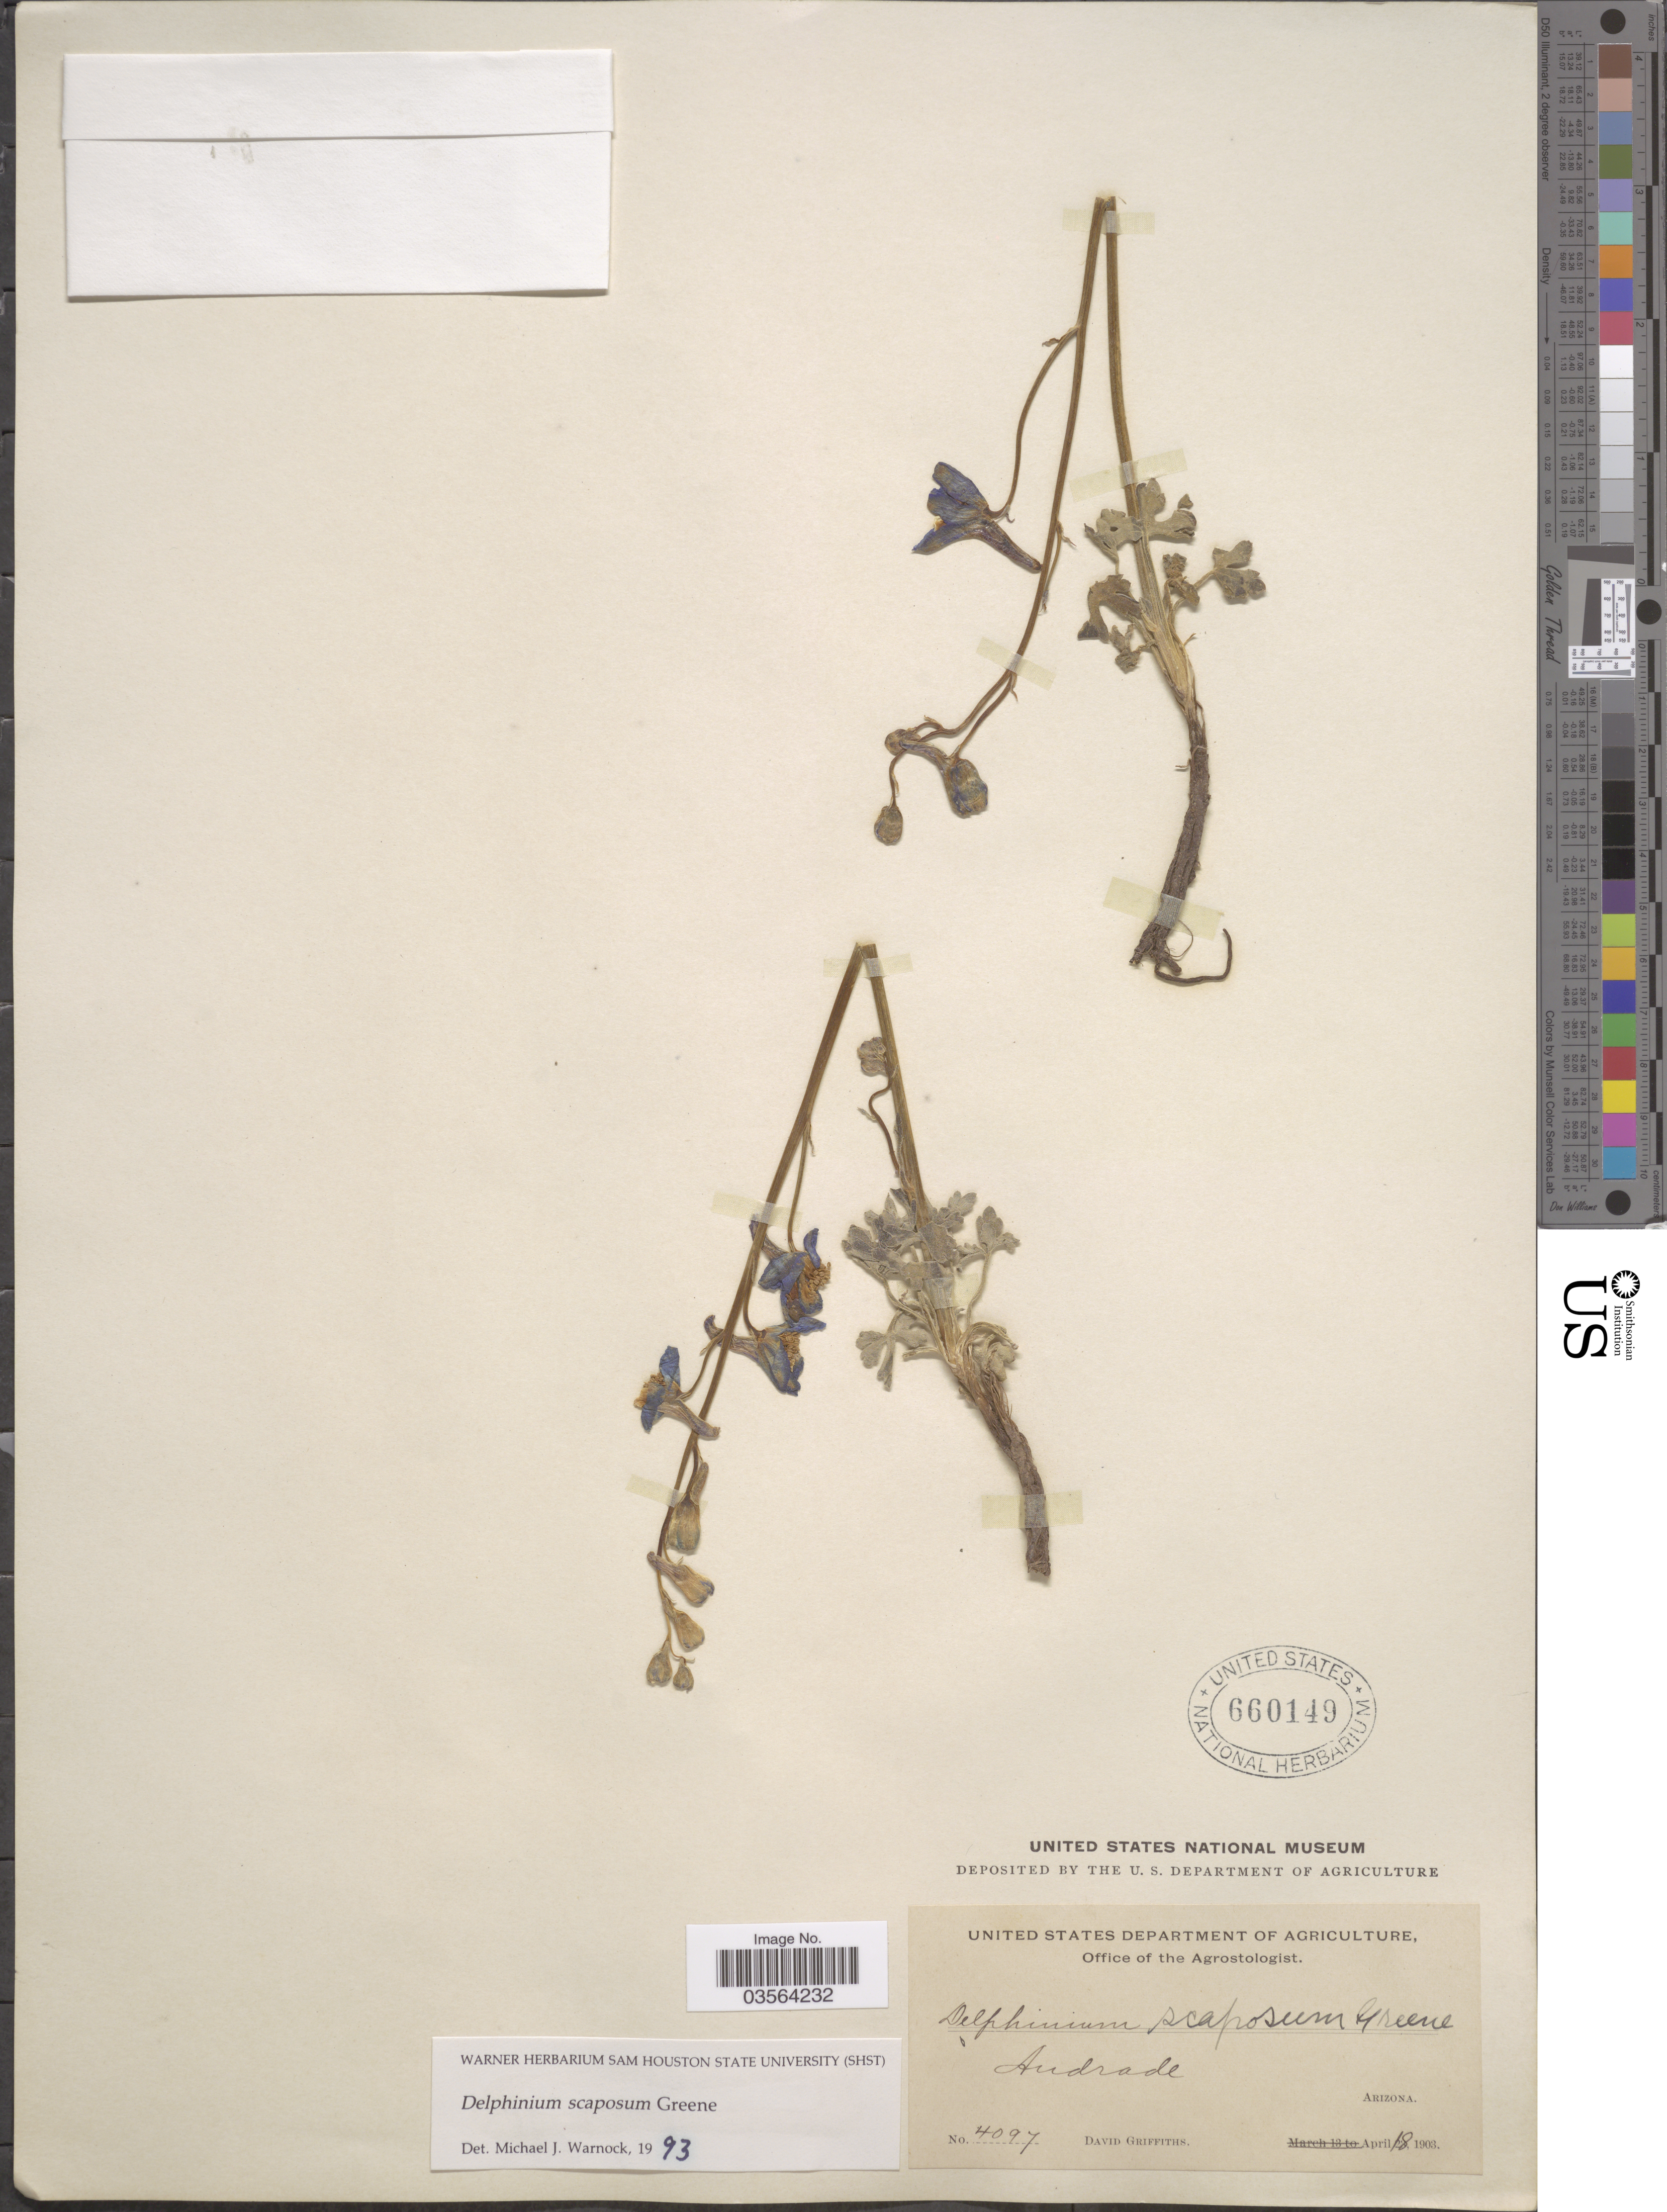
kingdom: Plantae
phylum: Tracheophyta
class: Magnoliopsida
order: Ranunculales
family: Ranunculaceae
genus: Delphinium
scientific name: Delphinium scaposum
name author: Greene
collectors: D. Griffiths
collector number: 4097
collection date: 1903-04-18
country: United States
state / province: Arizona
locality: Audrade.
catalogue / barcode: US 660149